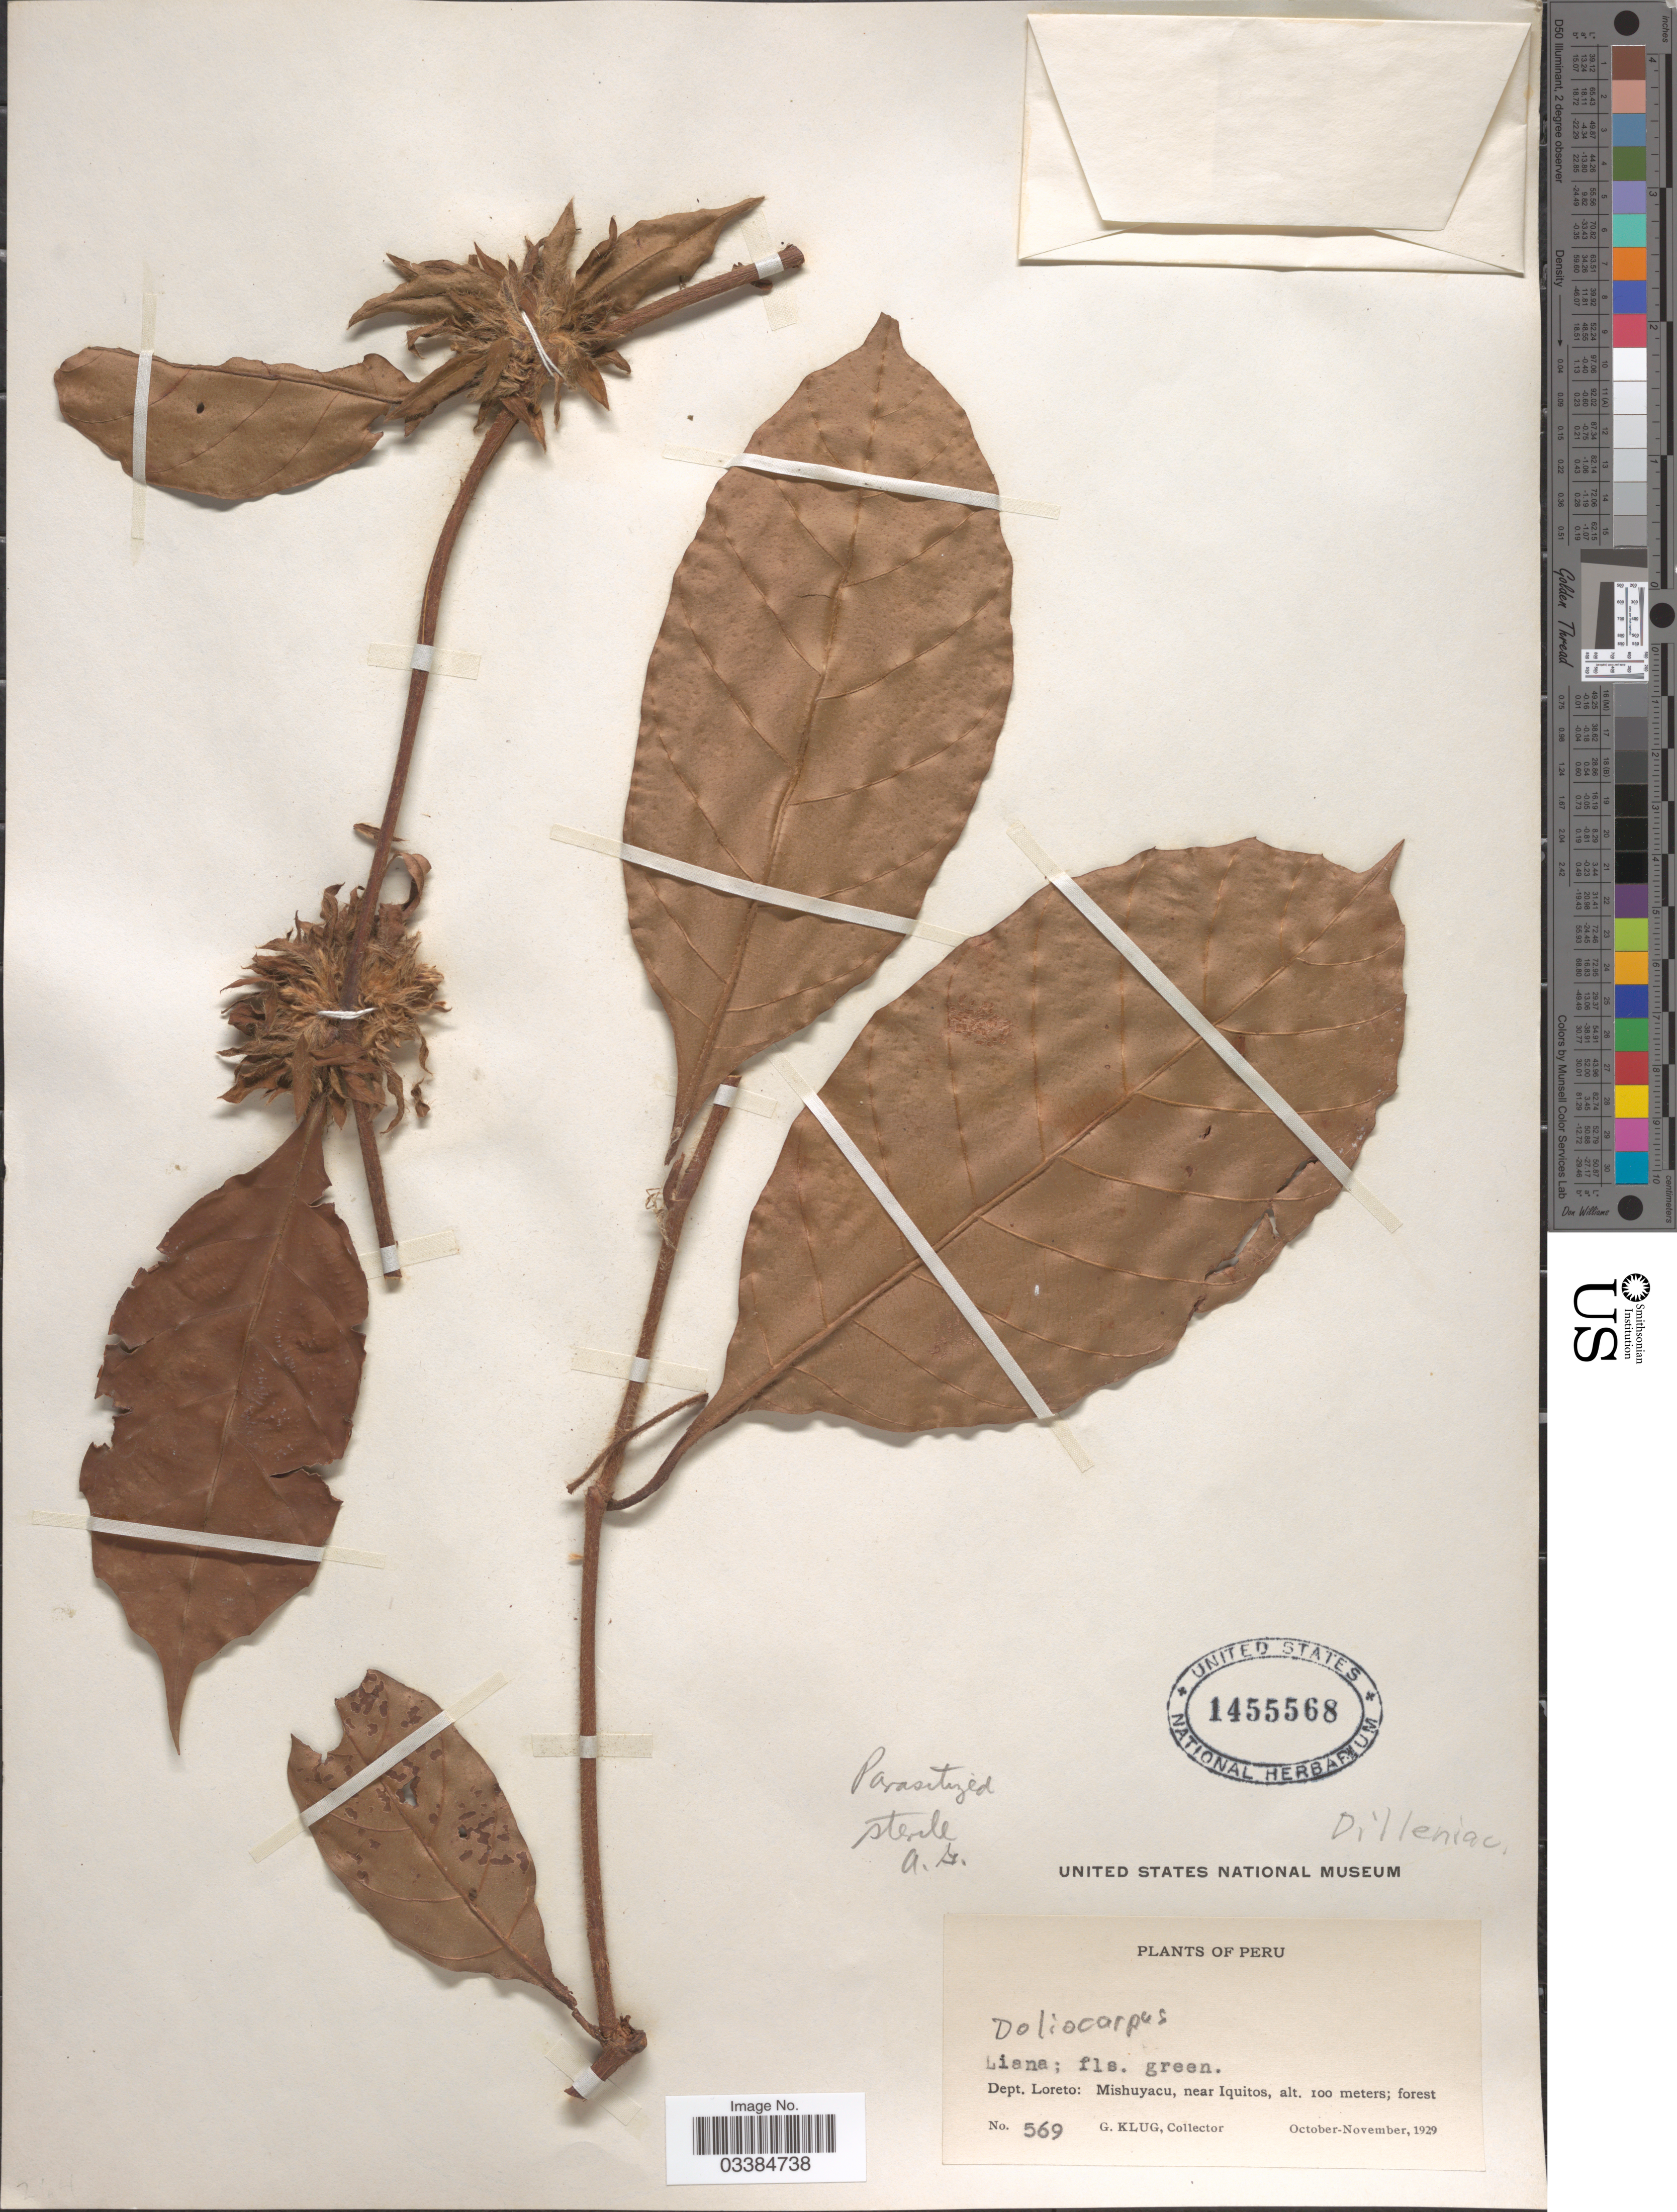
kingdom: Plantae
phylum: Tracheophyta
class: Magnoliopsida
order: Dilleniales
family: Dilleniaceae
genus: Doliocarpus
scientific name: Doliocarpus dentatus subsp. ferrugineus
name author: (Rusby) Kubitzki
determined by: Victor Longhi Monzoli, João, (BRAZIL)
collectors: G. Klug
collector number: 569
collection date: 1929-10/1929-11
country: Peru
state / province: Loreto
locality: Dept. Loreto: Mishuyacu, near Iquitos.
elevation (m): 100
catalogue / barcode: US 1455568